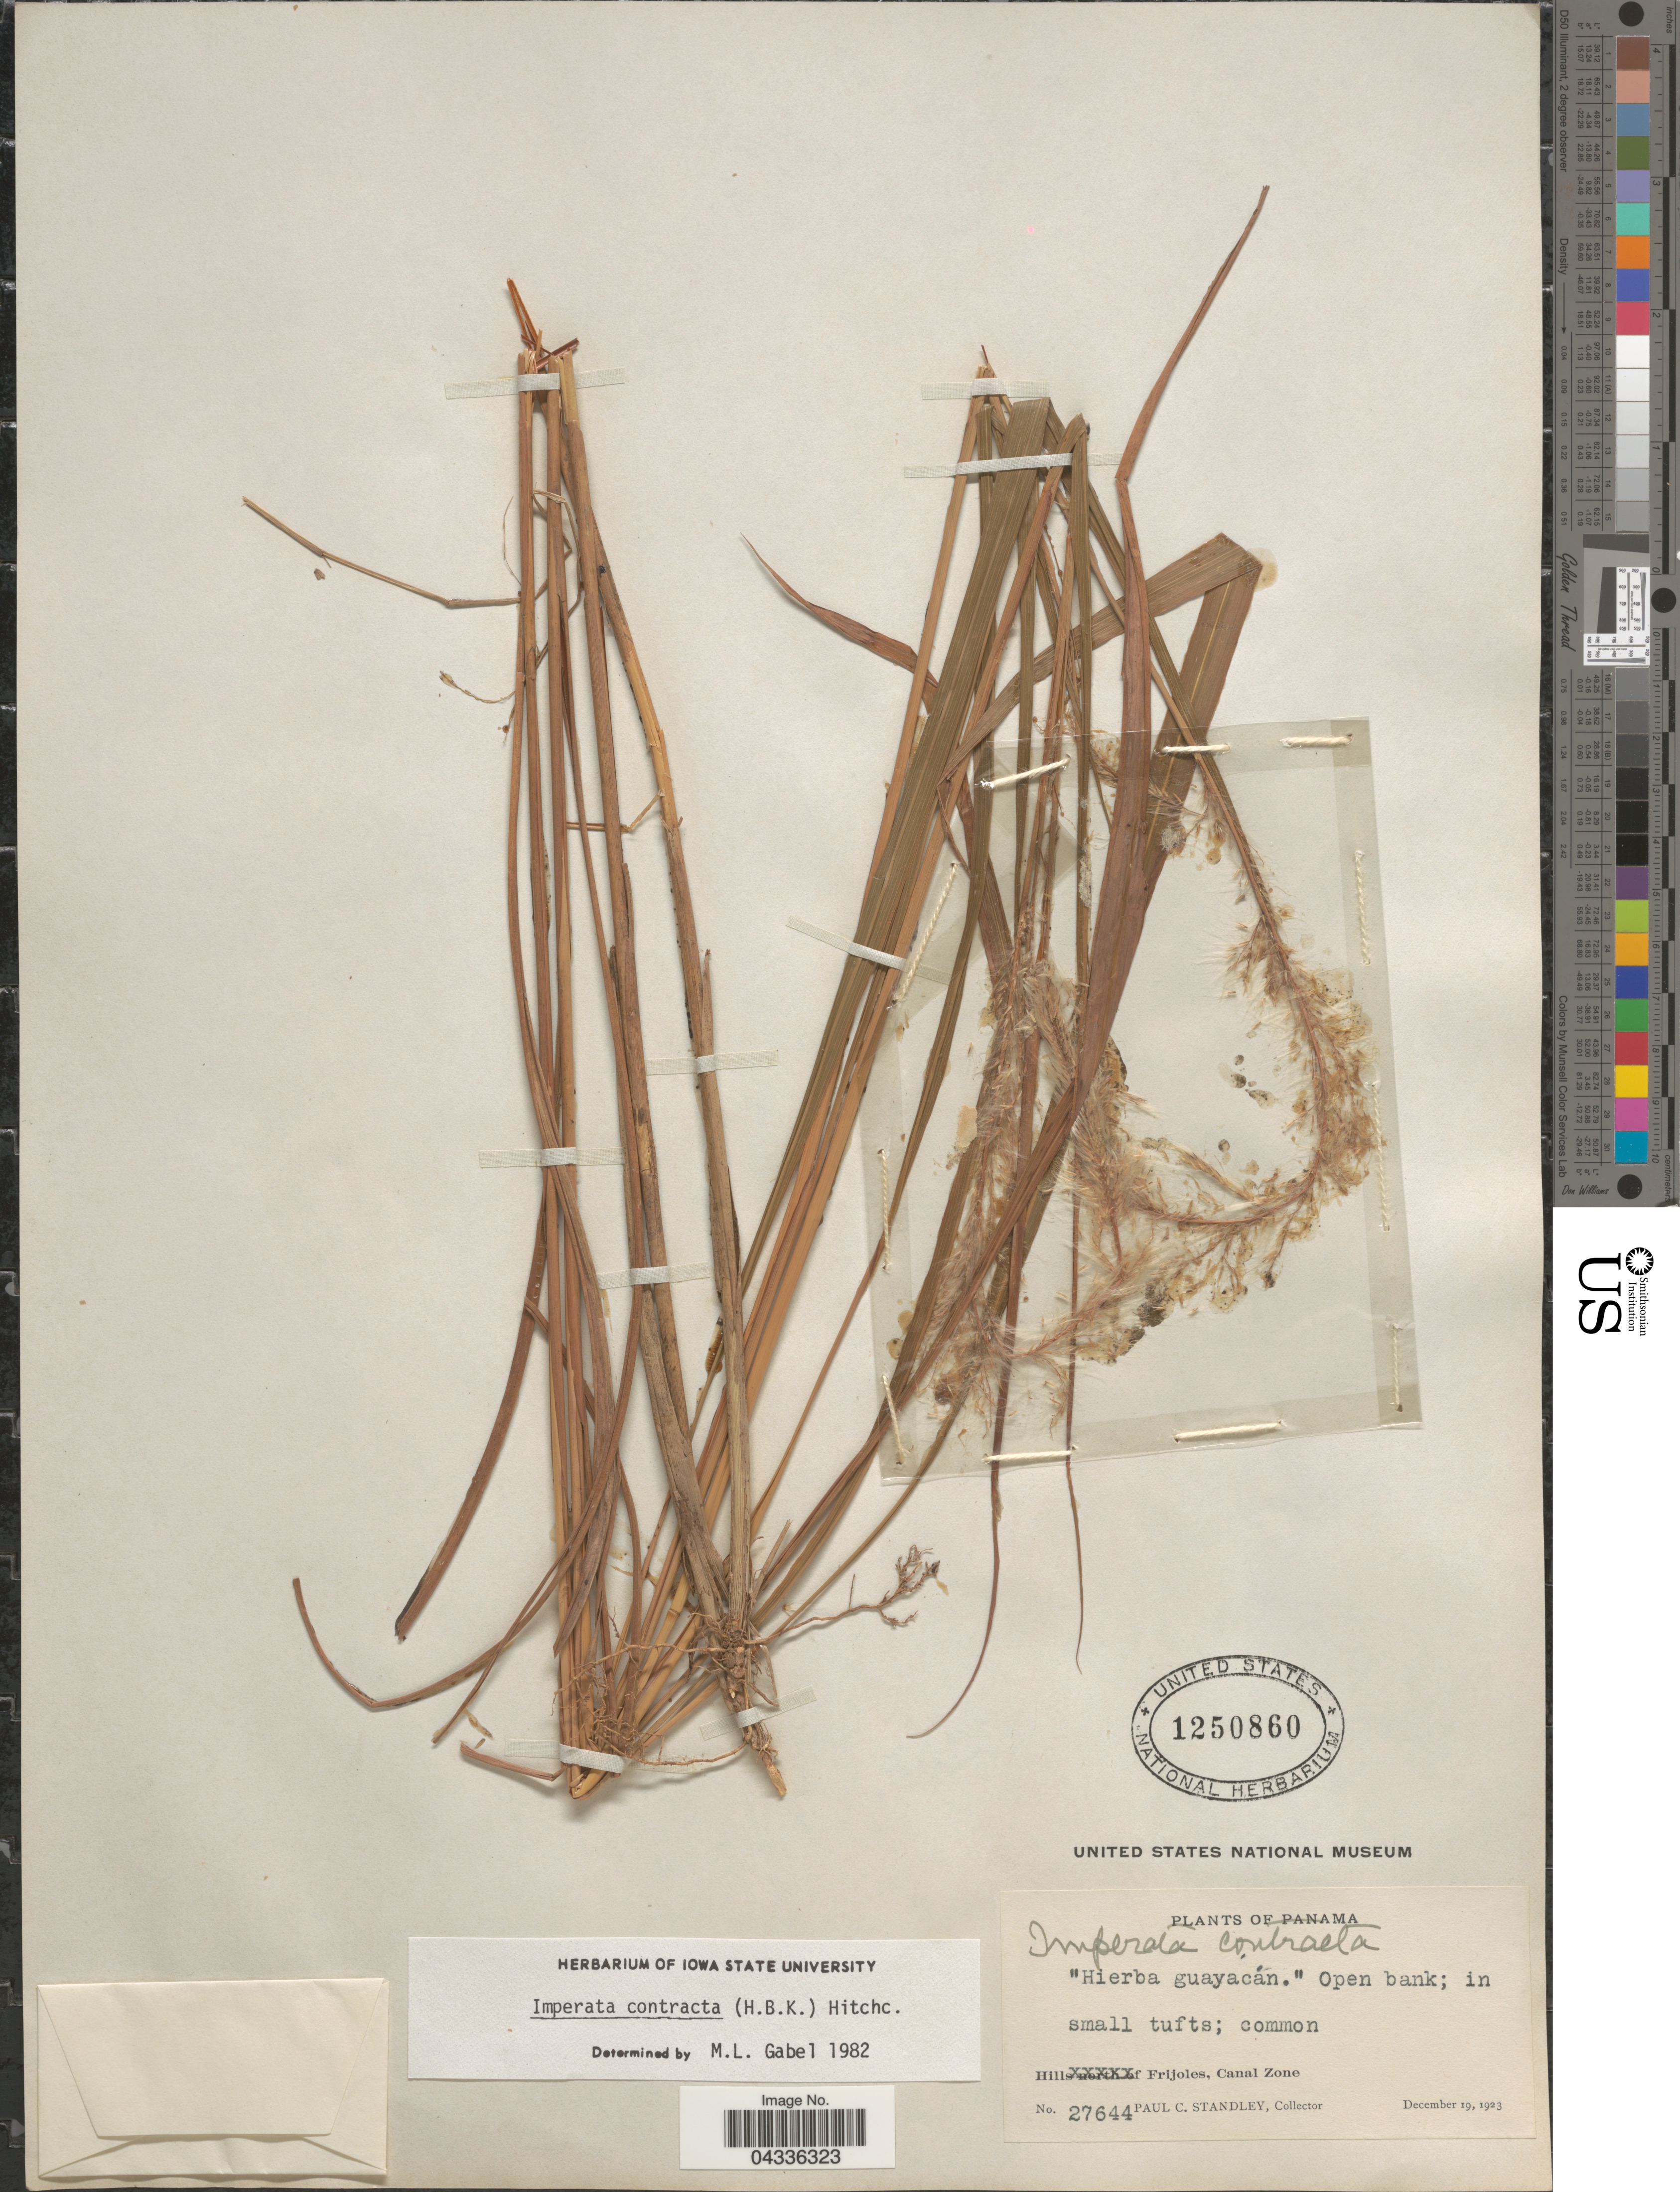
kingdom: Plantae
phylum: Tracheophyta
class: Liliopsida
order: Poales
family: Poaceae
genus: Imperata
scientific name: Imperata contracta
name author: (Kunth) Hitchc.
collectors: P. C. Standley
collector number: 27644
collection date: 1923-12-19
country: Panama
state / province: Colón / Panamá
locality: Hills Frijoles, Canal Zone.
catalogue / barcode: US 1250860